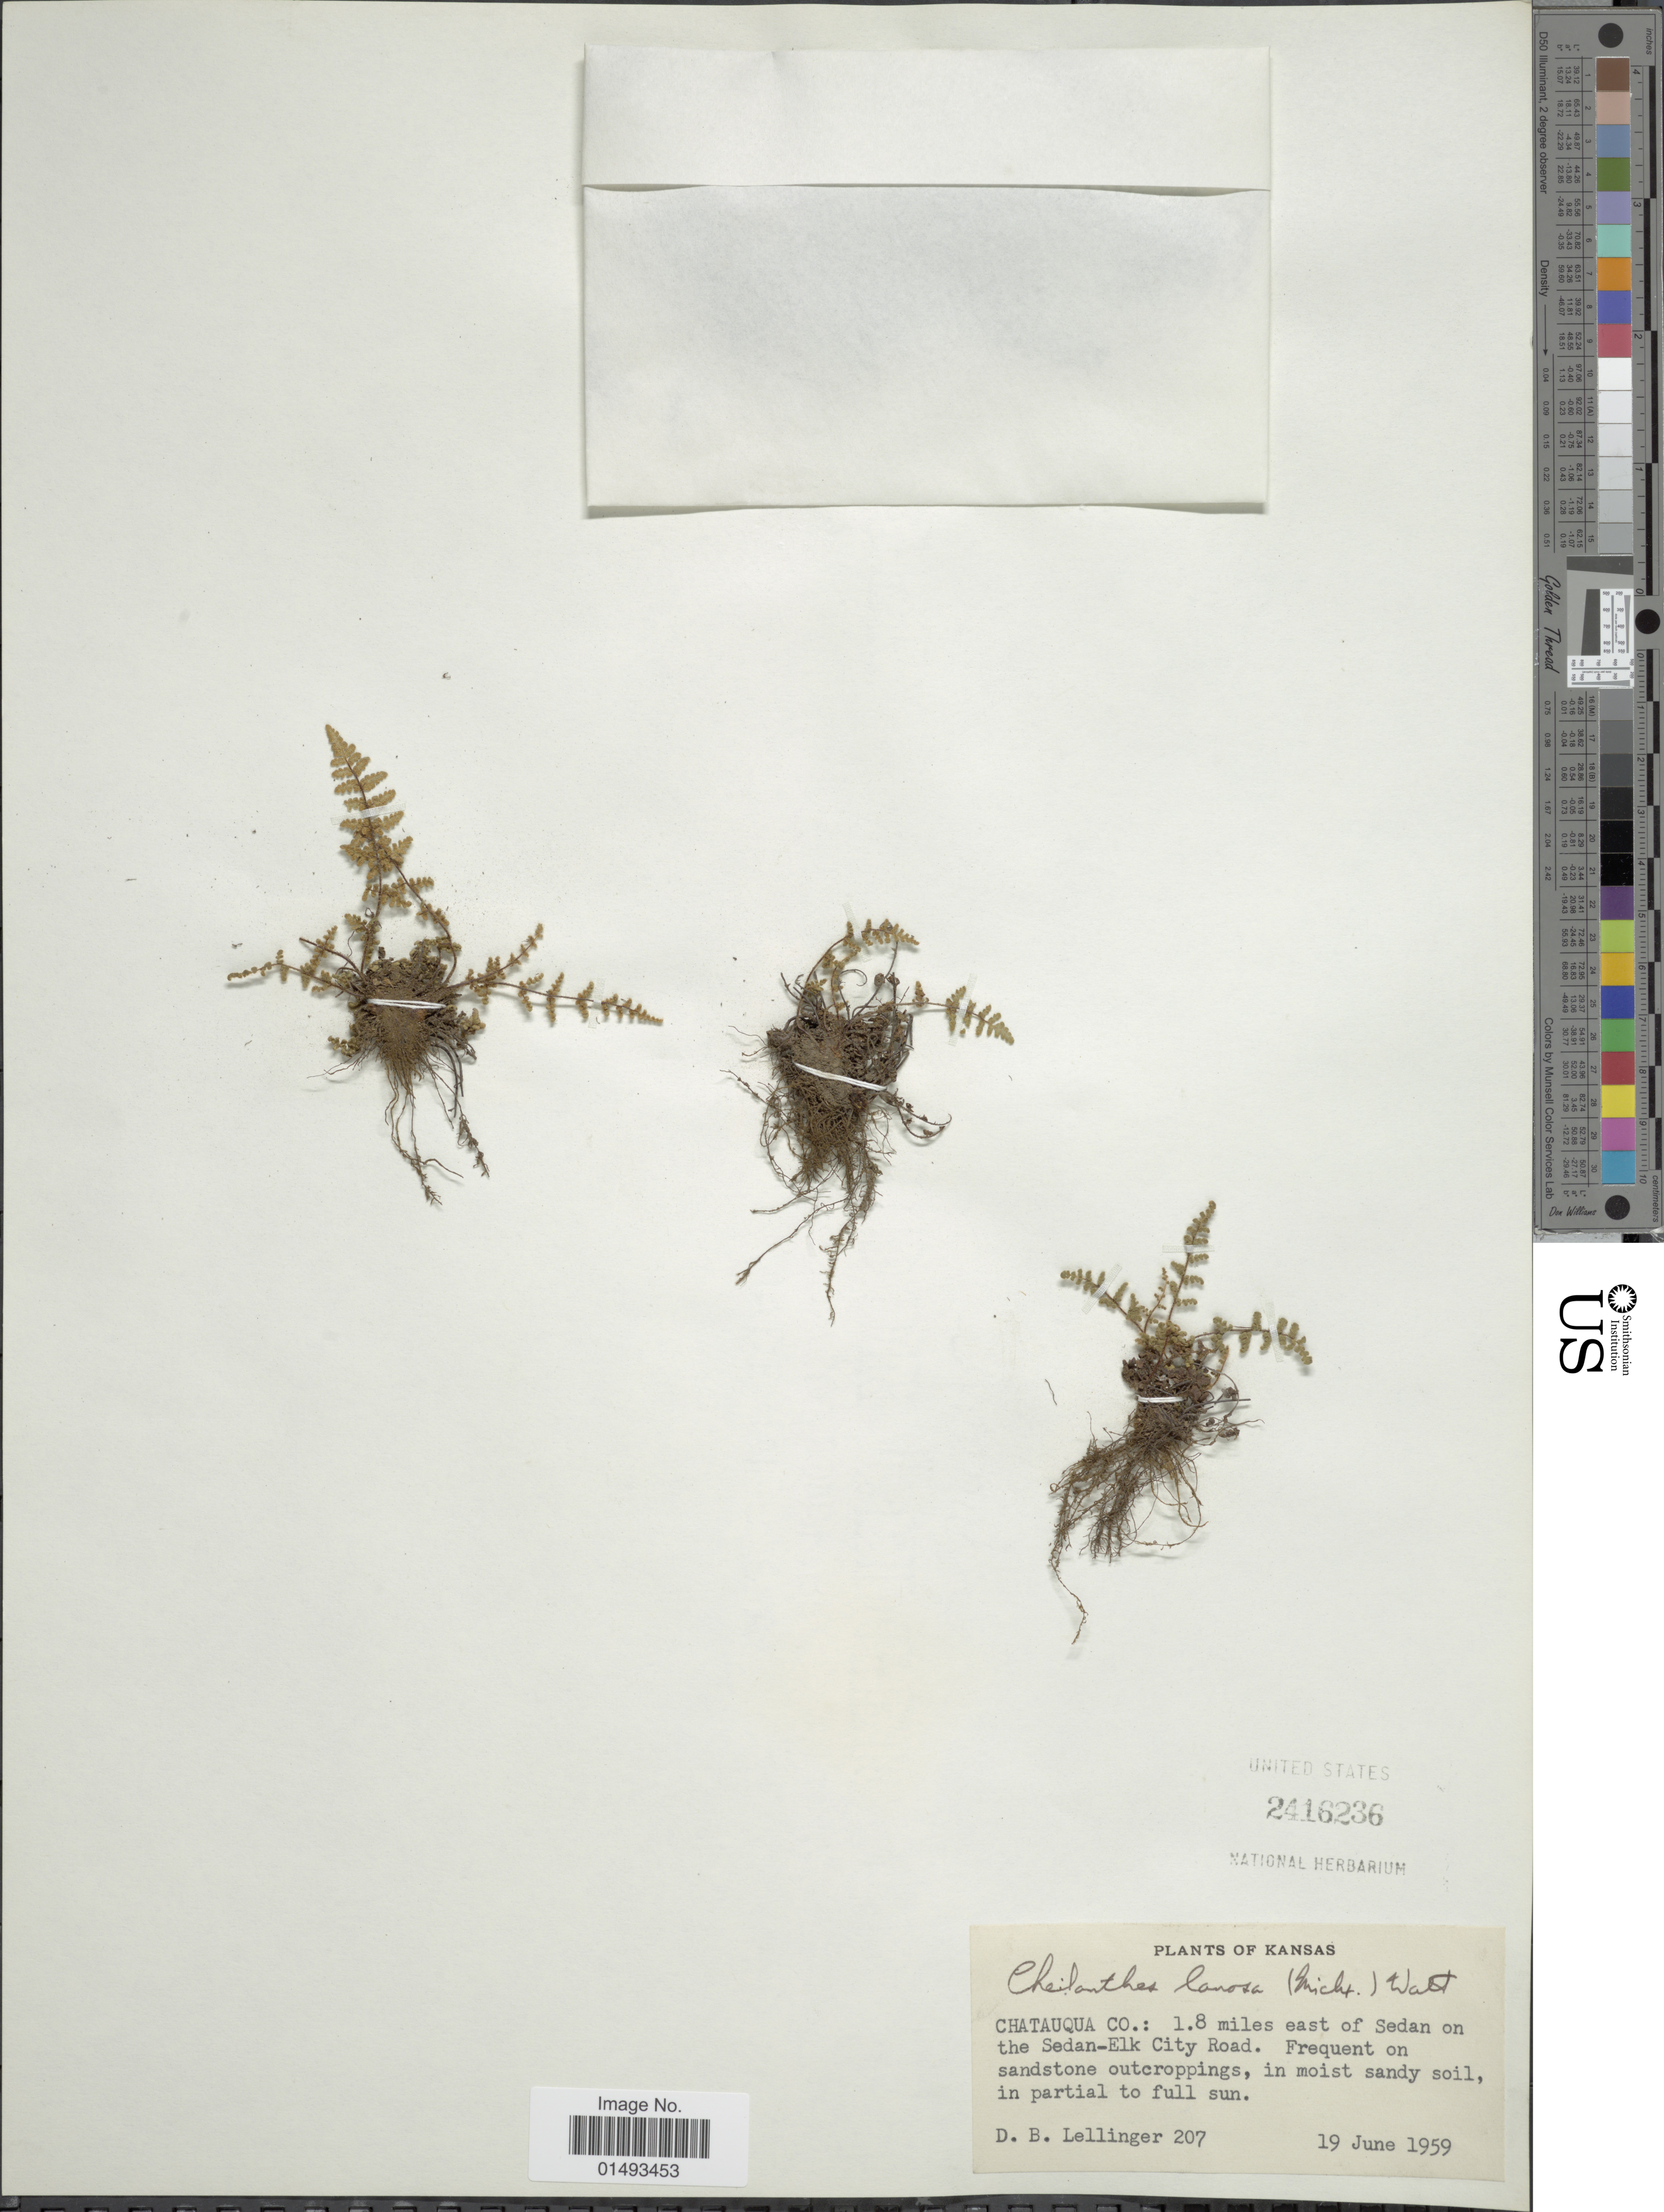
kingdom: Plantae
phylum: Tracheophyta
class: Polypodiopsida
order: Polypodiales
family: Pteridaceae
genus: Myriopteris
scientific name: Myriopteris lanosa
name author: (Michx.) Grusz & Windham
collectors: D. B. Lellinger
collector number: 207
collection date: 1959-06-19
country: United States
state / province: Kansas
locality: Plants of Kansas, Chatauqua Co: 1.8 miles east of Sedan on the Sedan-Elk City Road. Frequent on sandstone outcroppings, in moist sndy soil, in partial to full sun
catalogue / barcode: US 2416236